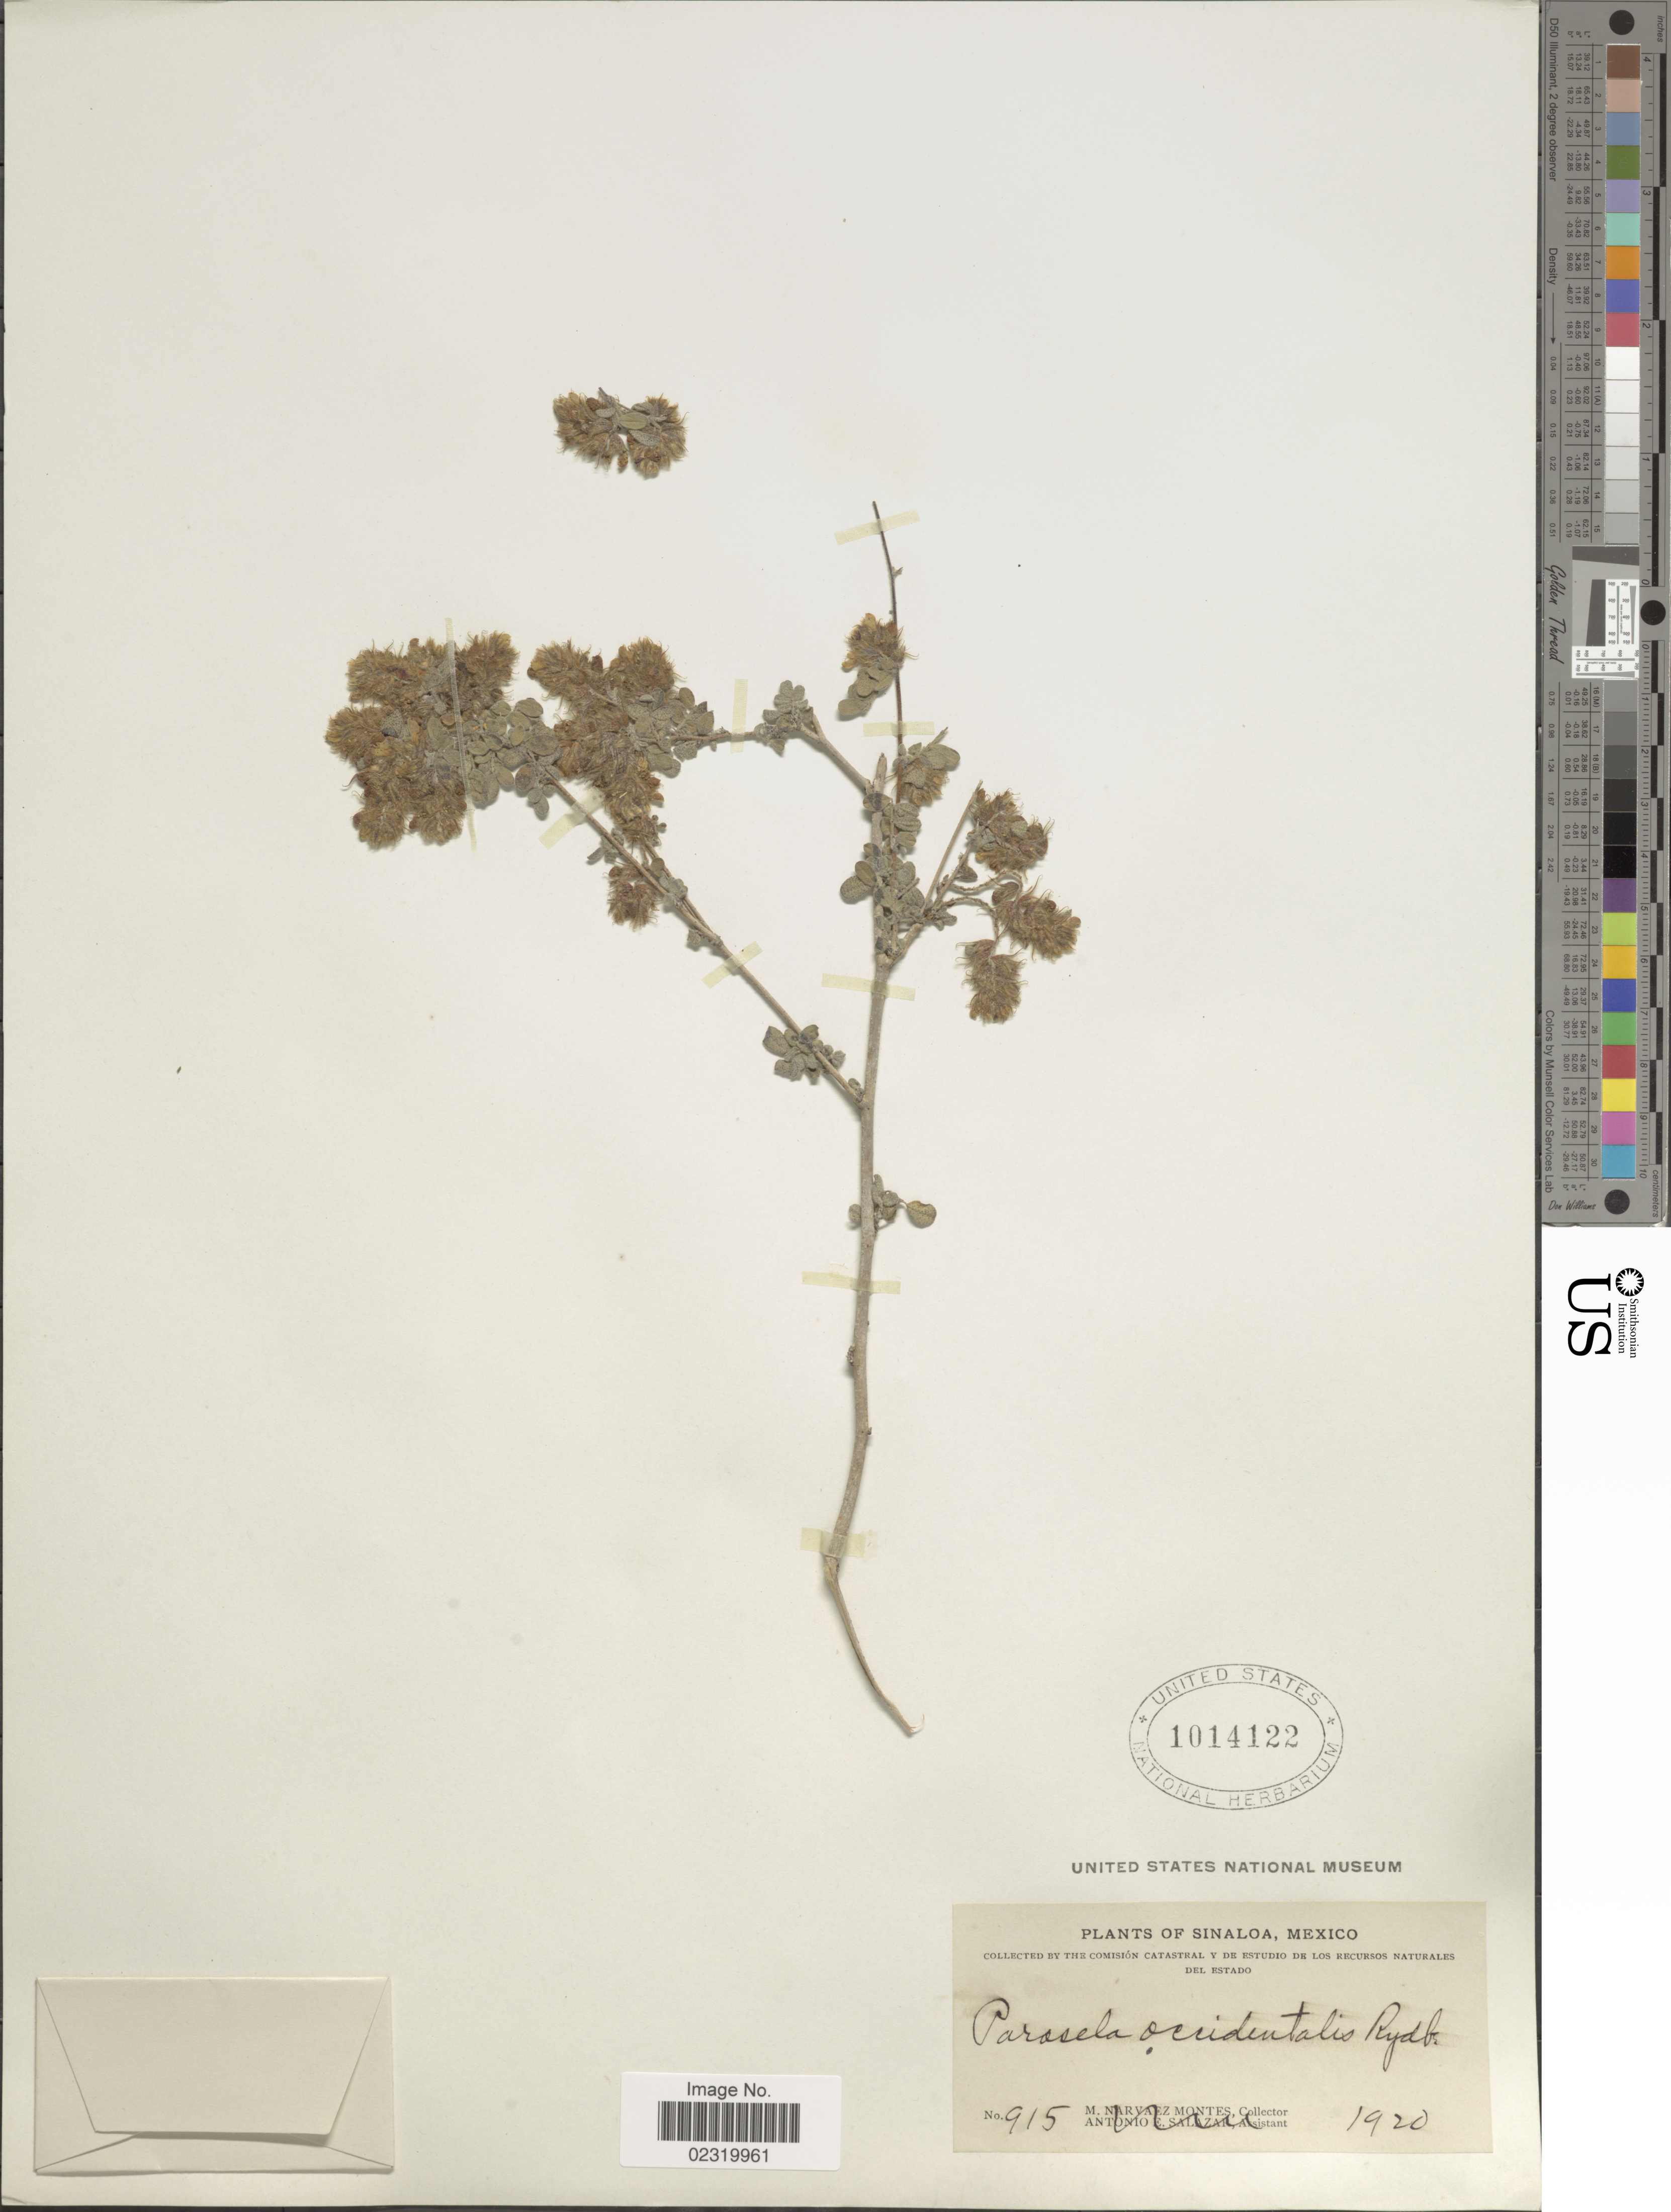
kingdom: Plantae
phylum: Tracheophyta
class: Magnoliopsida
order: Fabales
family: Fabaceae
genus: Dalea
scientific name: Dalea occidentalis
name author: (Rydb.) L. Riley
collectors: Comisión Catastral etc. de Sinaloa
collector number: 915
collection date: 1920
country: Mexico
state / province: Sinaloa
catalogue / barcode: US 1014122